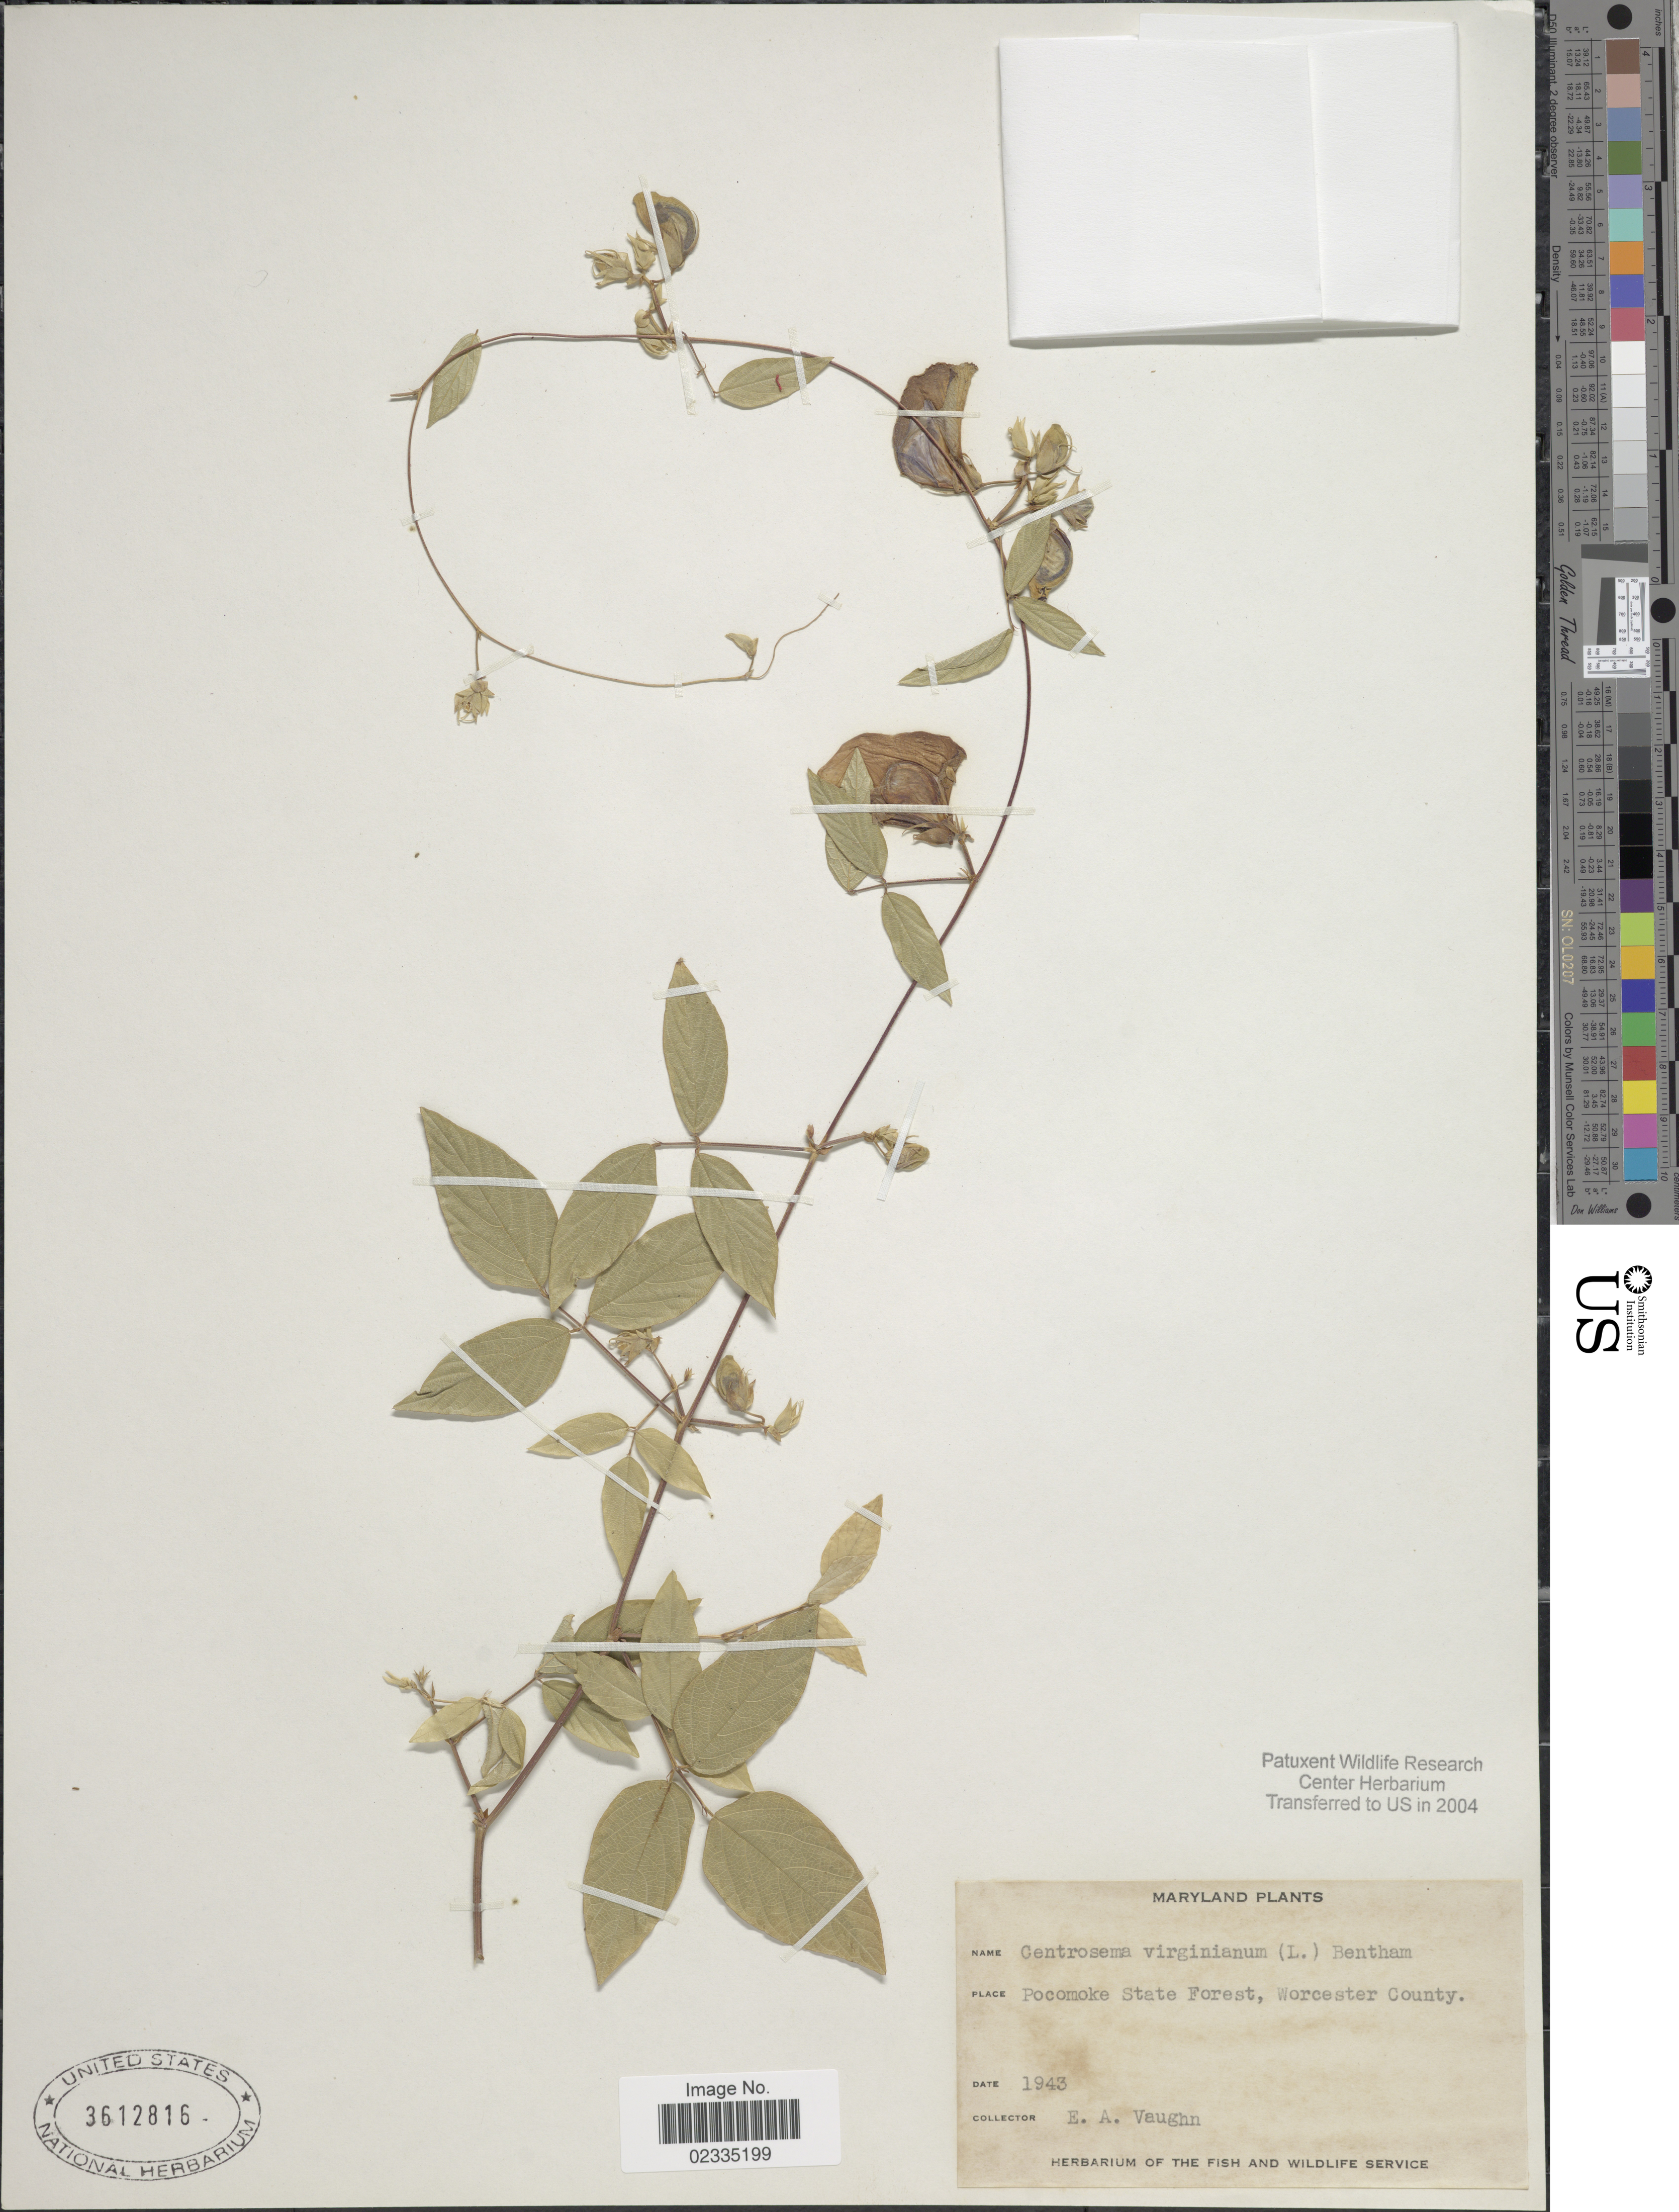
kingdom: Plantae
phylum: Tracheophyta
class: Magnoliopsida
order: Fabales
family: Fabaceae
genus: Centrosema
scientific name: Centrosema virginianum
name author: (L.) Benth.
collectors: E. Vaughn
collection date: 1943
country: United States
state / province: Maryland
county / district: Worcester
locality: Pocomoke State Forest, Worcester County.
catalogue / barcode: US 3612816